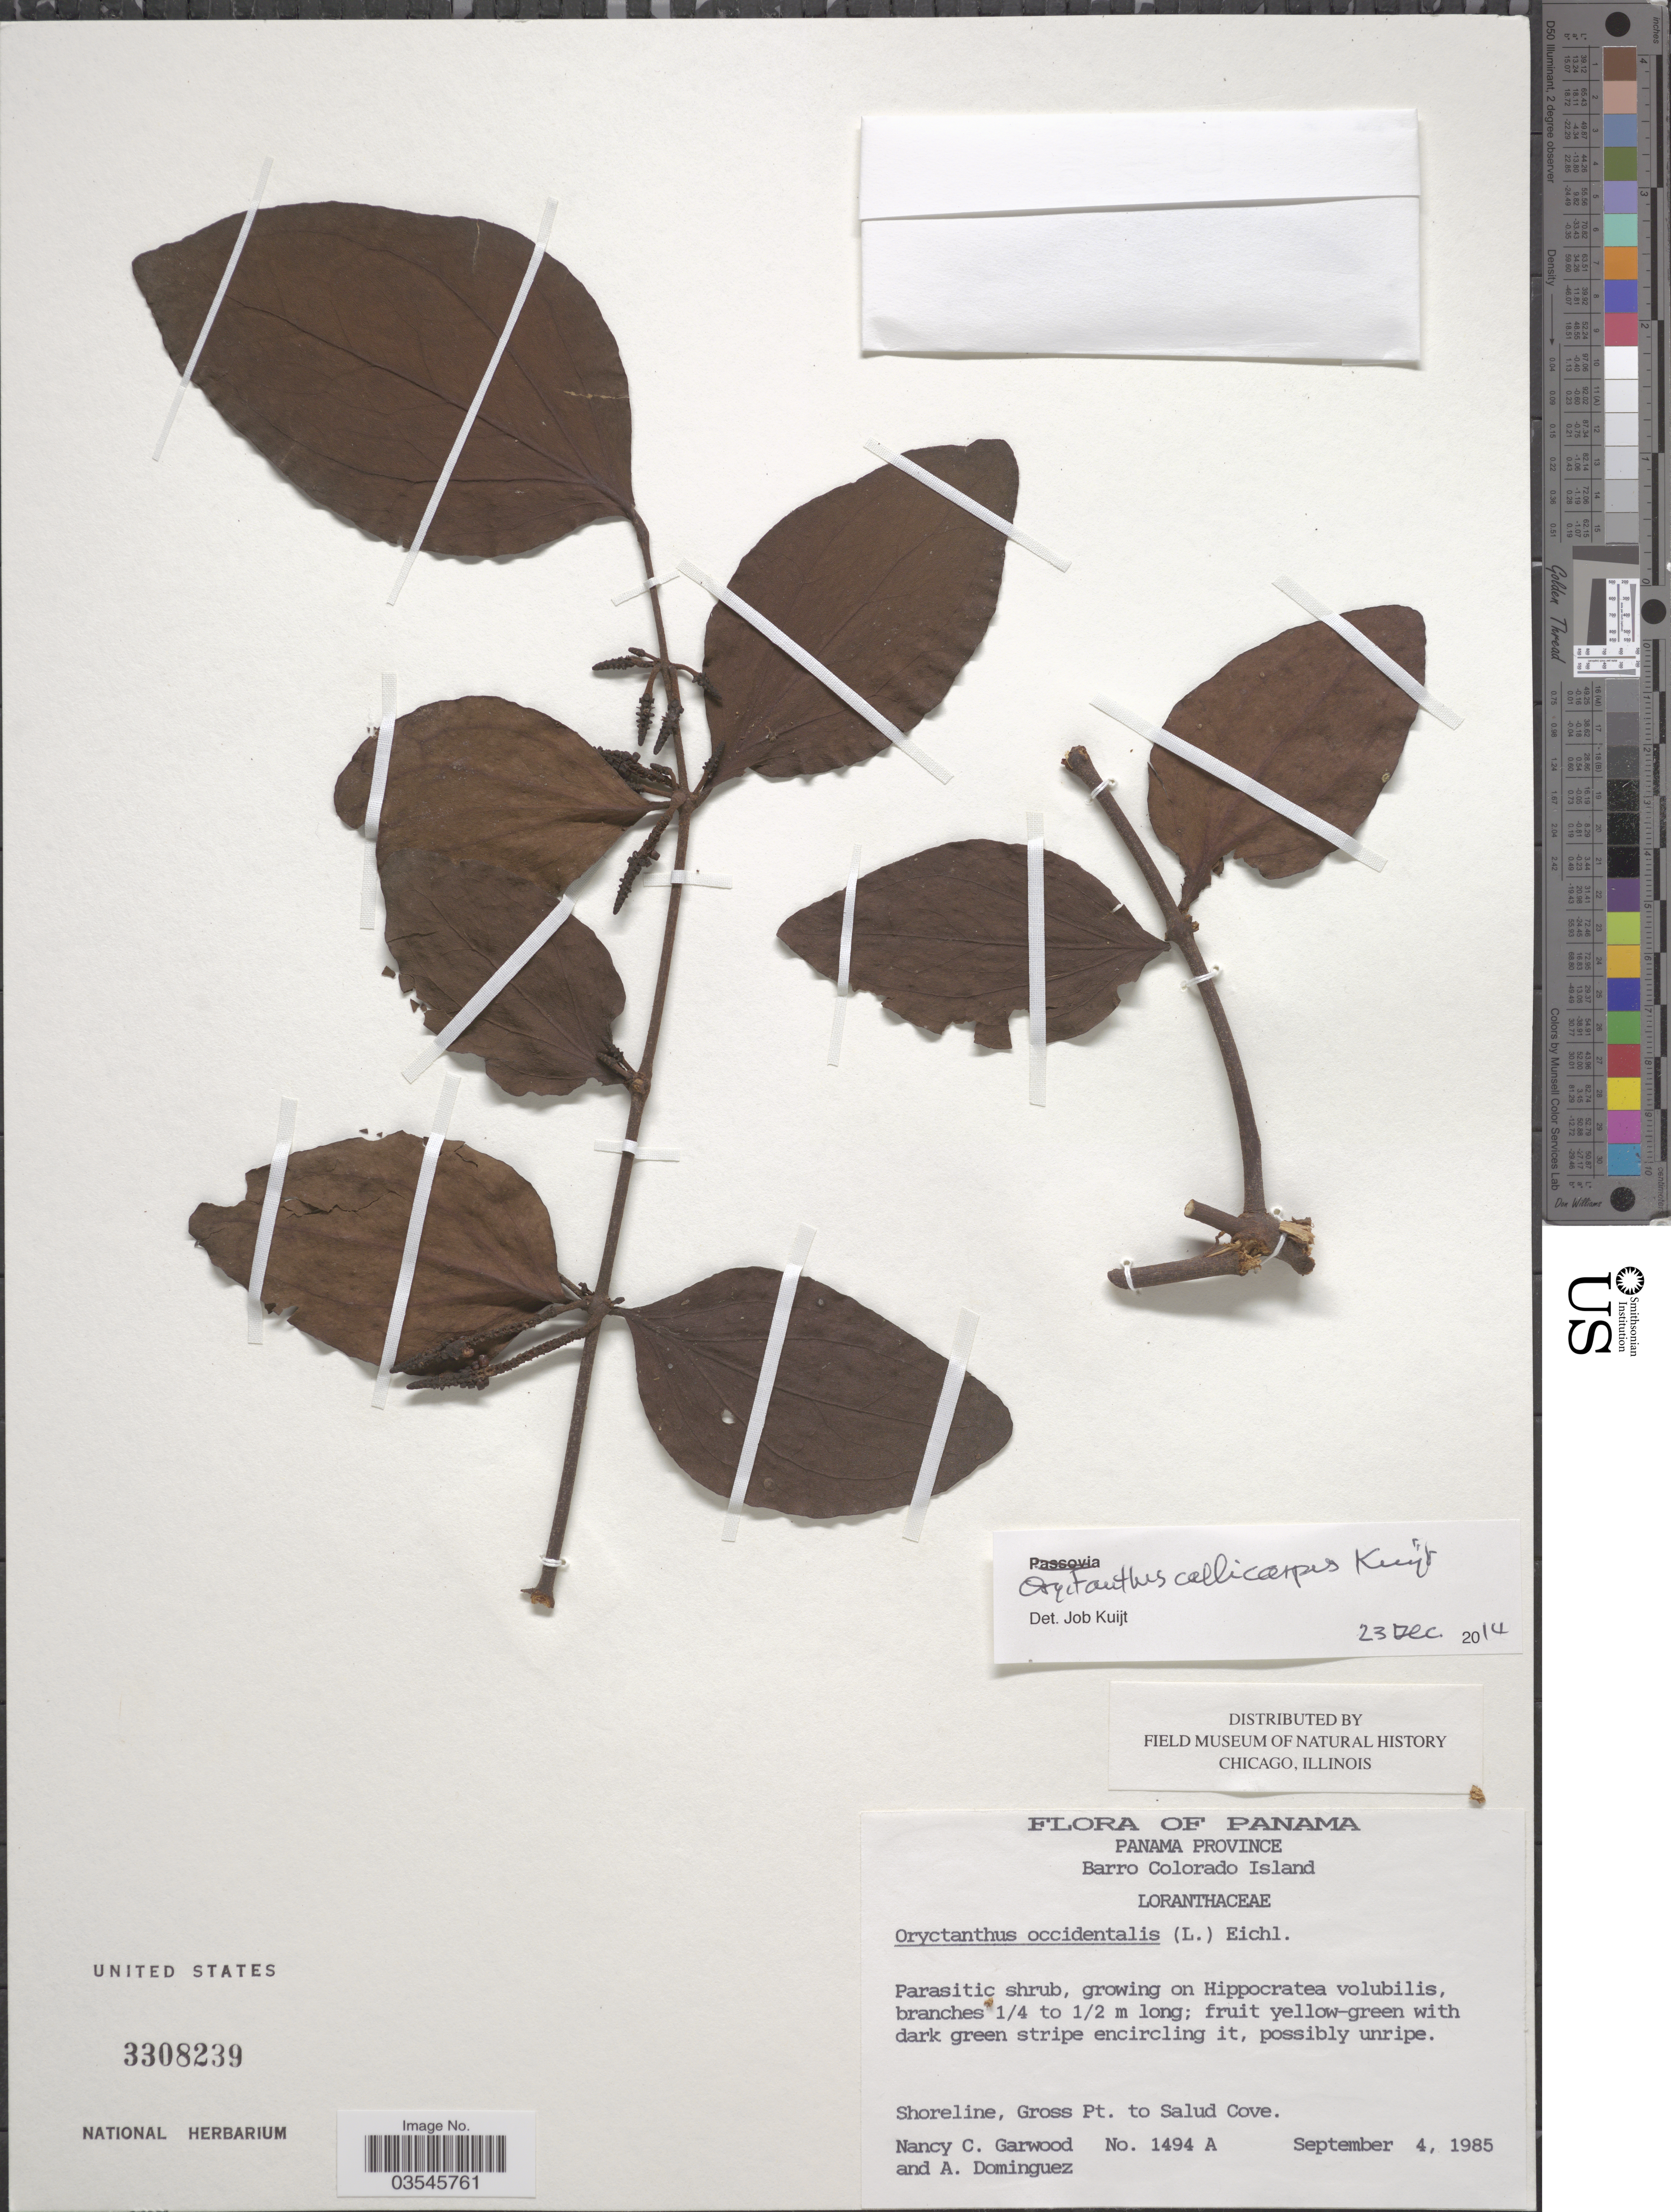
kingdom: Plantae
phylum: Tracheophyta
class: Magnoliopsida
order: Santalales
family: Loranthaceae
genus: Oryctanthus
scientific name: Oryctanthus callicarpus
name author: Kuijt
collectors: N. C. Garwood & A. Dominguez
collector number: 1494A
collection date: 1985-09-04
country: Panama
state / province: Panamá Oeste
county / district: Canal Zone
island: Barro Colorado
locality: Barro Colorado Island. Shoreline, Gross Pt. to Salud Cove.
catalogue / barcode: US 3308239